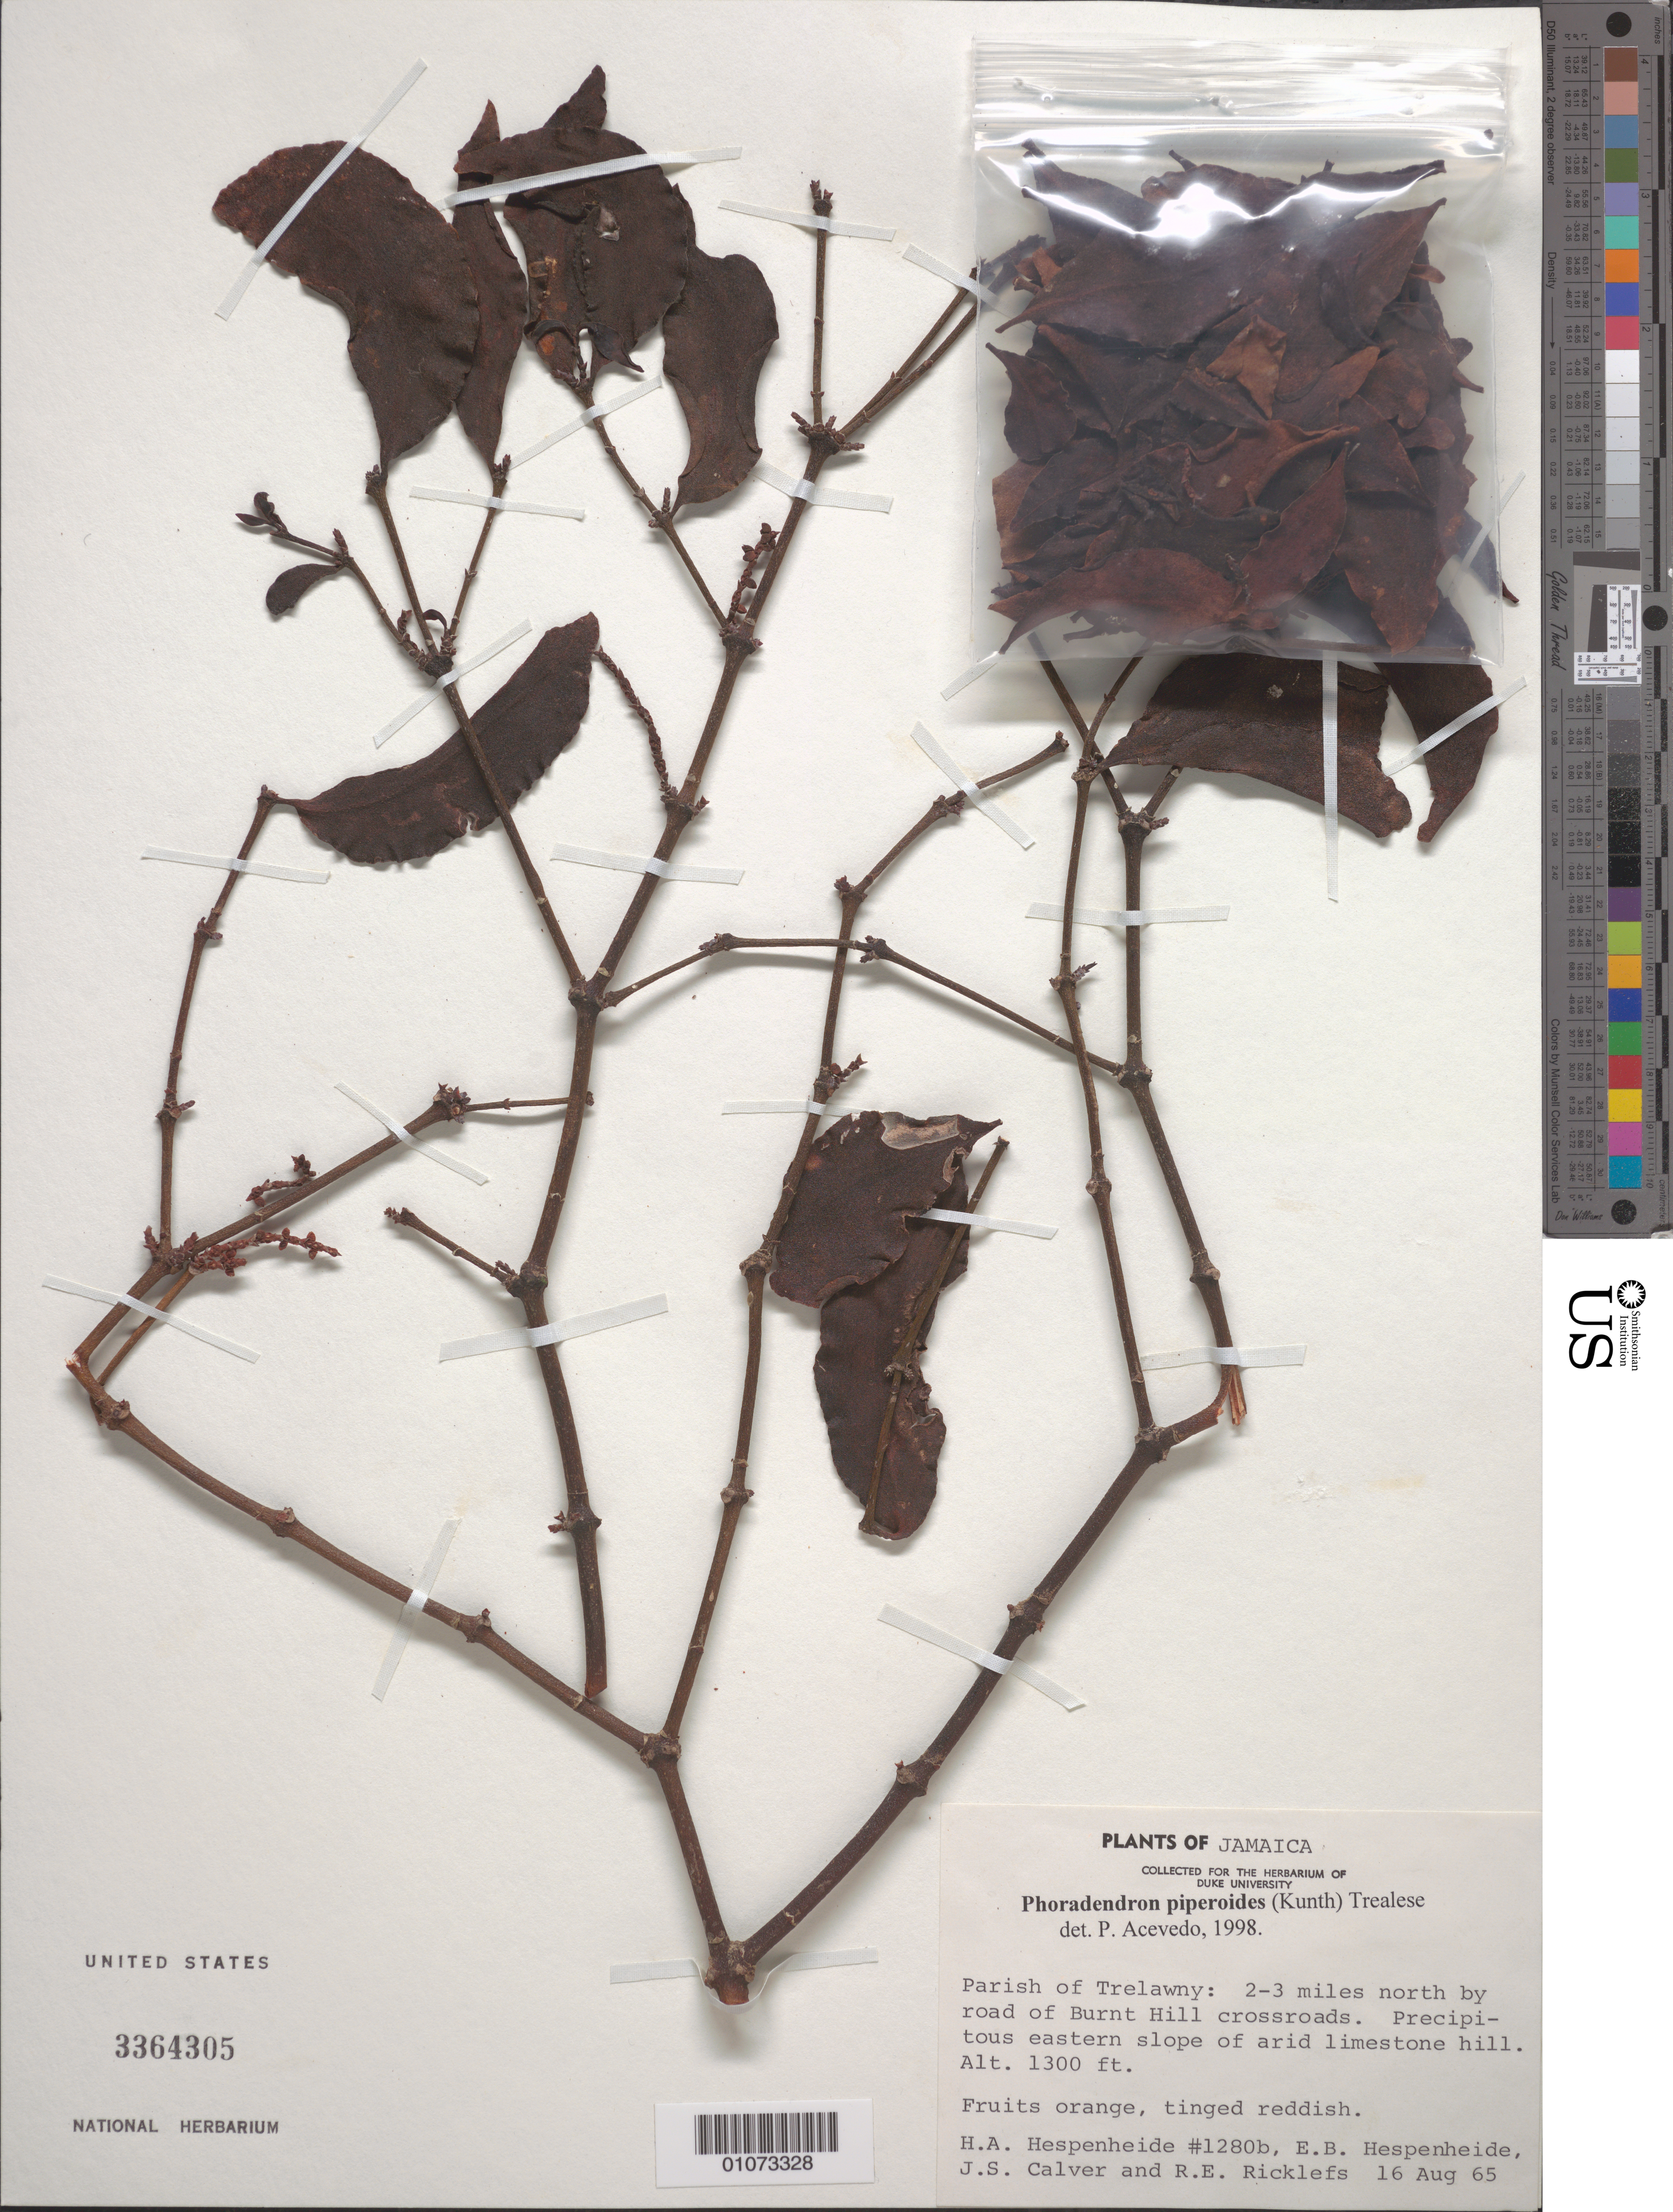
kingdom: Plantae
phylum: Tracheophyta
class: Magnoliopsida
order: Santalales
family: Viscaceae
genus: Phoradendron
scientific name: Phoradendron piperoides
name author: (Kunth) Trel.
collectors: E. Hespenheide, H. A. Hespenheide, J. Calver & R. Ricklefs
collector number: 1280b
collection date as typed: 16 Aug 1965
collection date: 1965-08-16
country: Jamaica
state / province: Trelawny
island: Jamaica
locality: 203 miles north by the road of Burnt Hill crossroads.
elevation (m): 396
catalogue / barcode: US 2264305